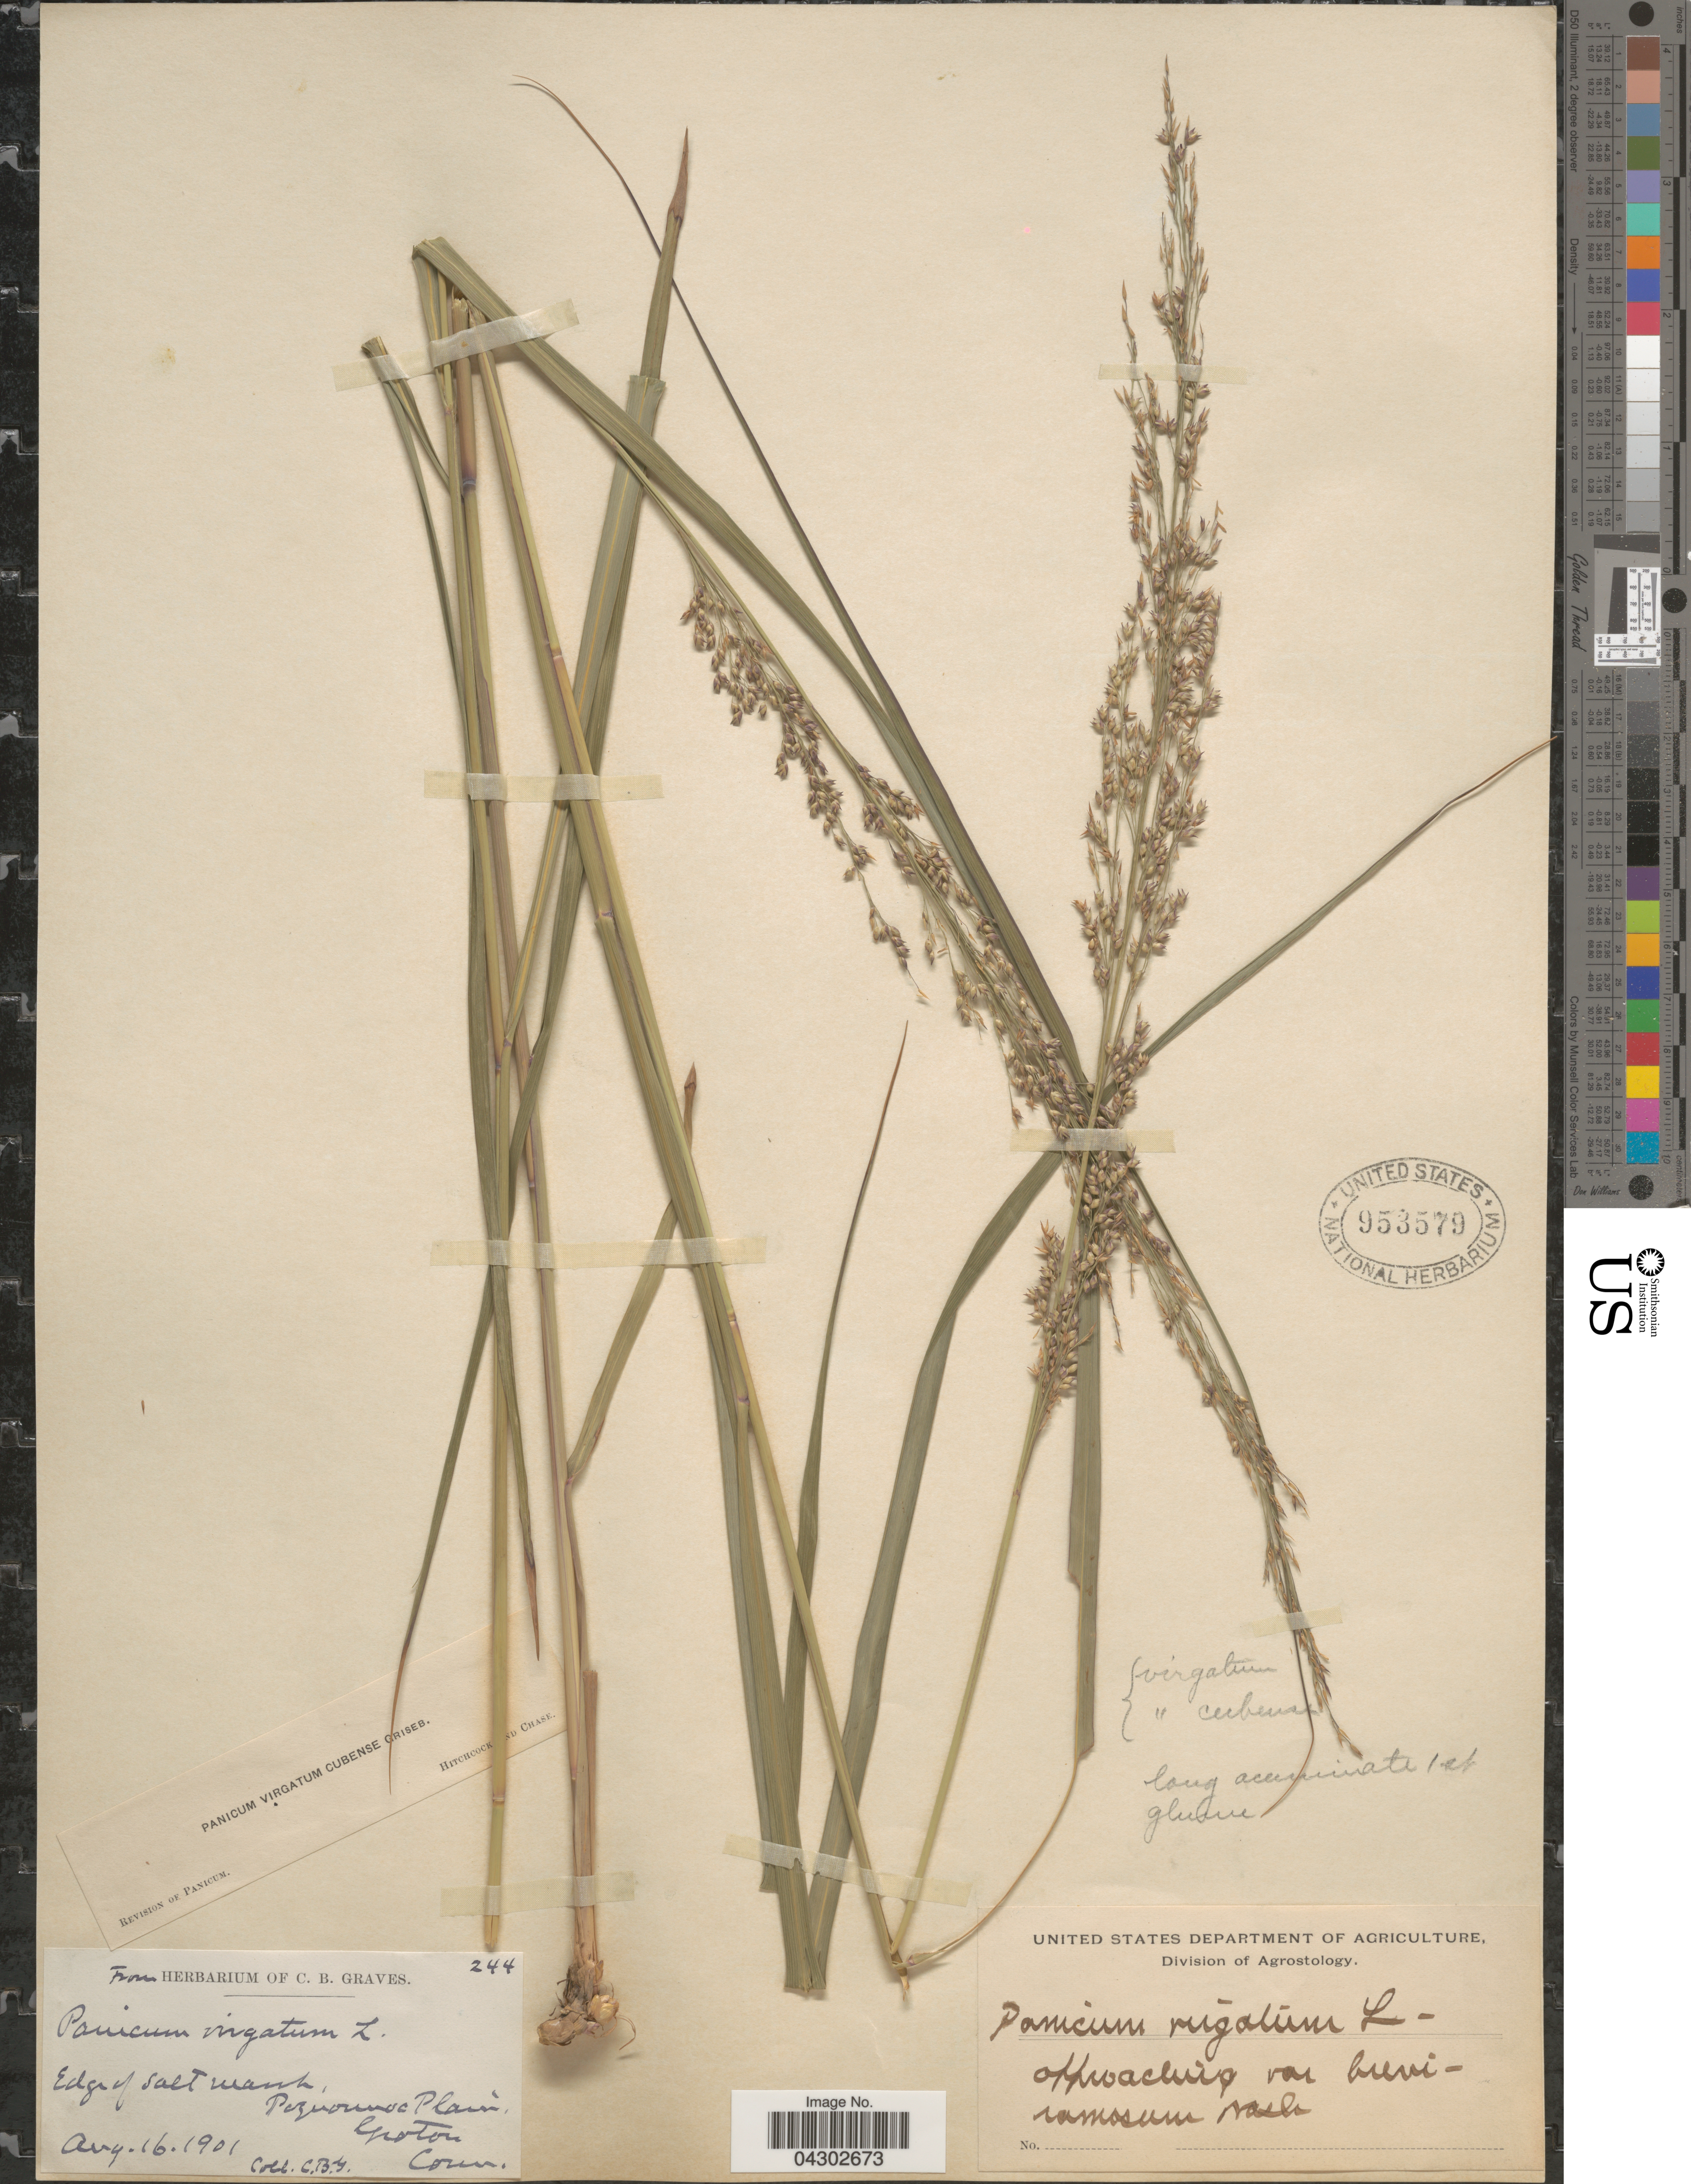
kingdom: Plantae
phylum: Tracheophyta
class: Liliopsida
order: Poales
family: Poaceae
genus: Panicum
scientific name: Panicum virgatum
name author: L.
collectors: C. Graves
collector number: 244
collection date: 1901-08-16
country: United States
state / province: Connecticut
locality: Edge of salt marsh, Poquonnoc Plain, Groton.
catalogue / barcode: US 953579